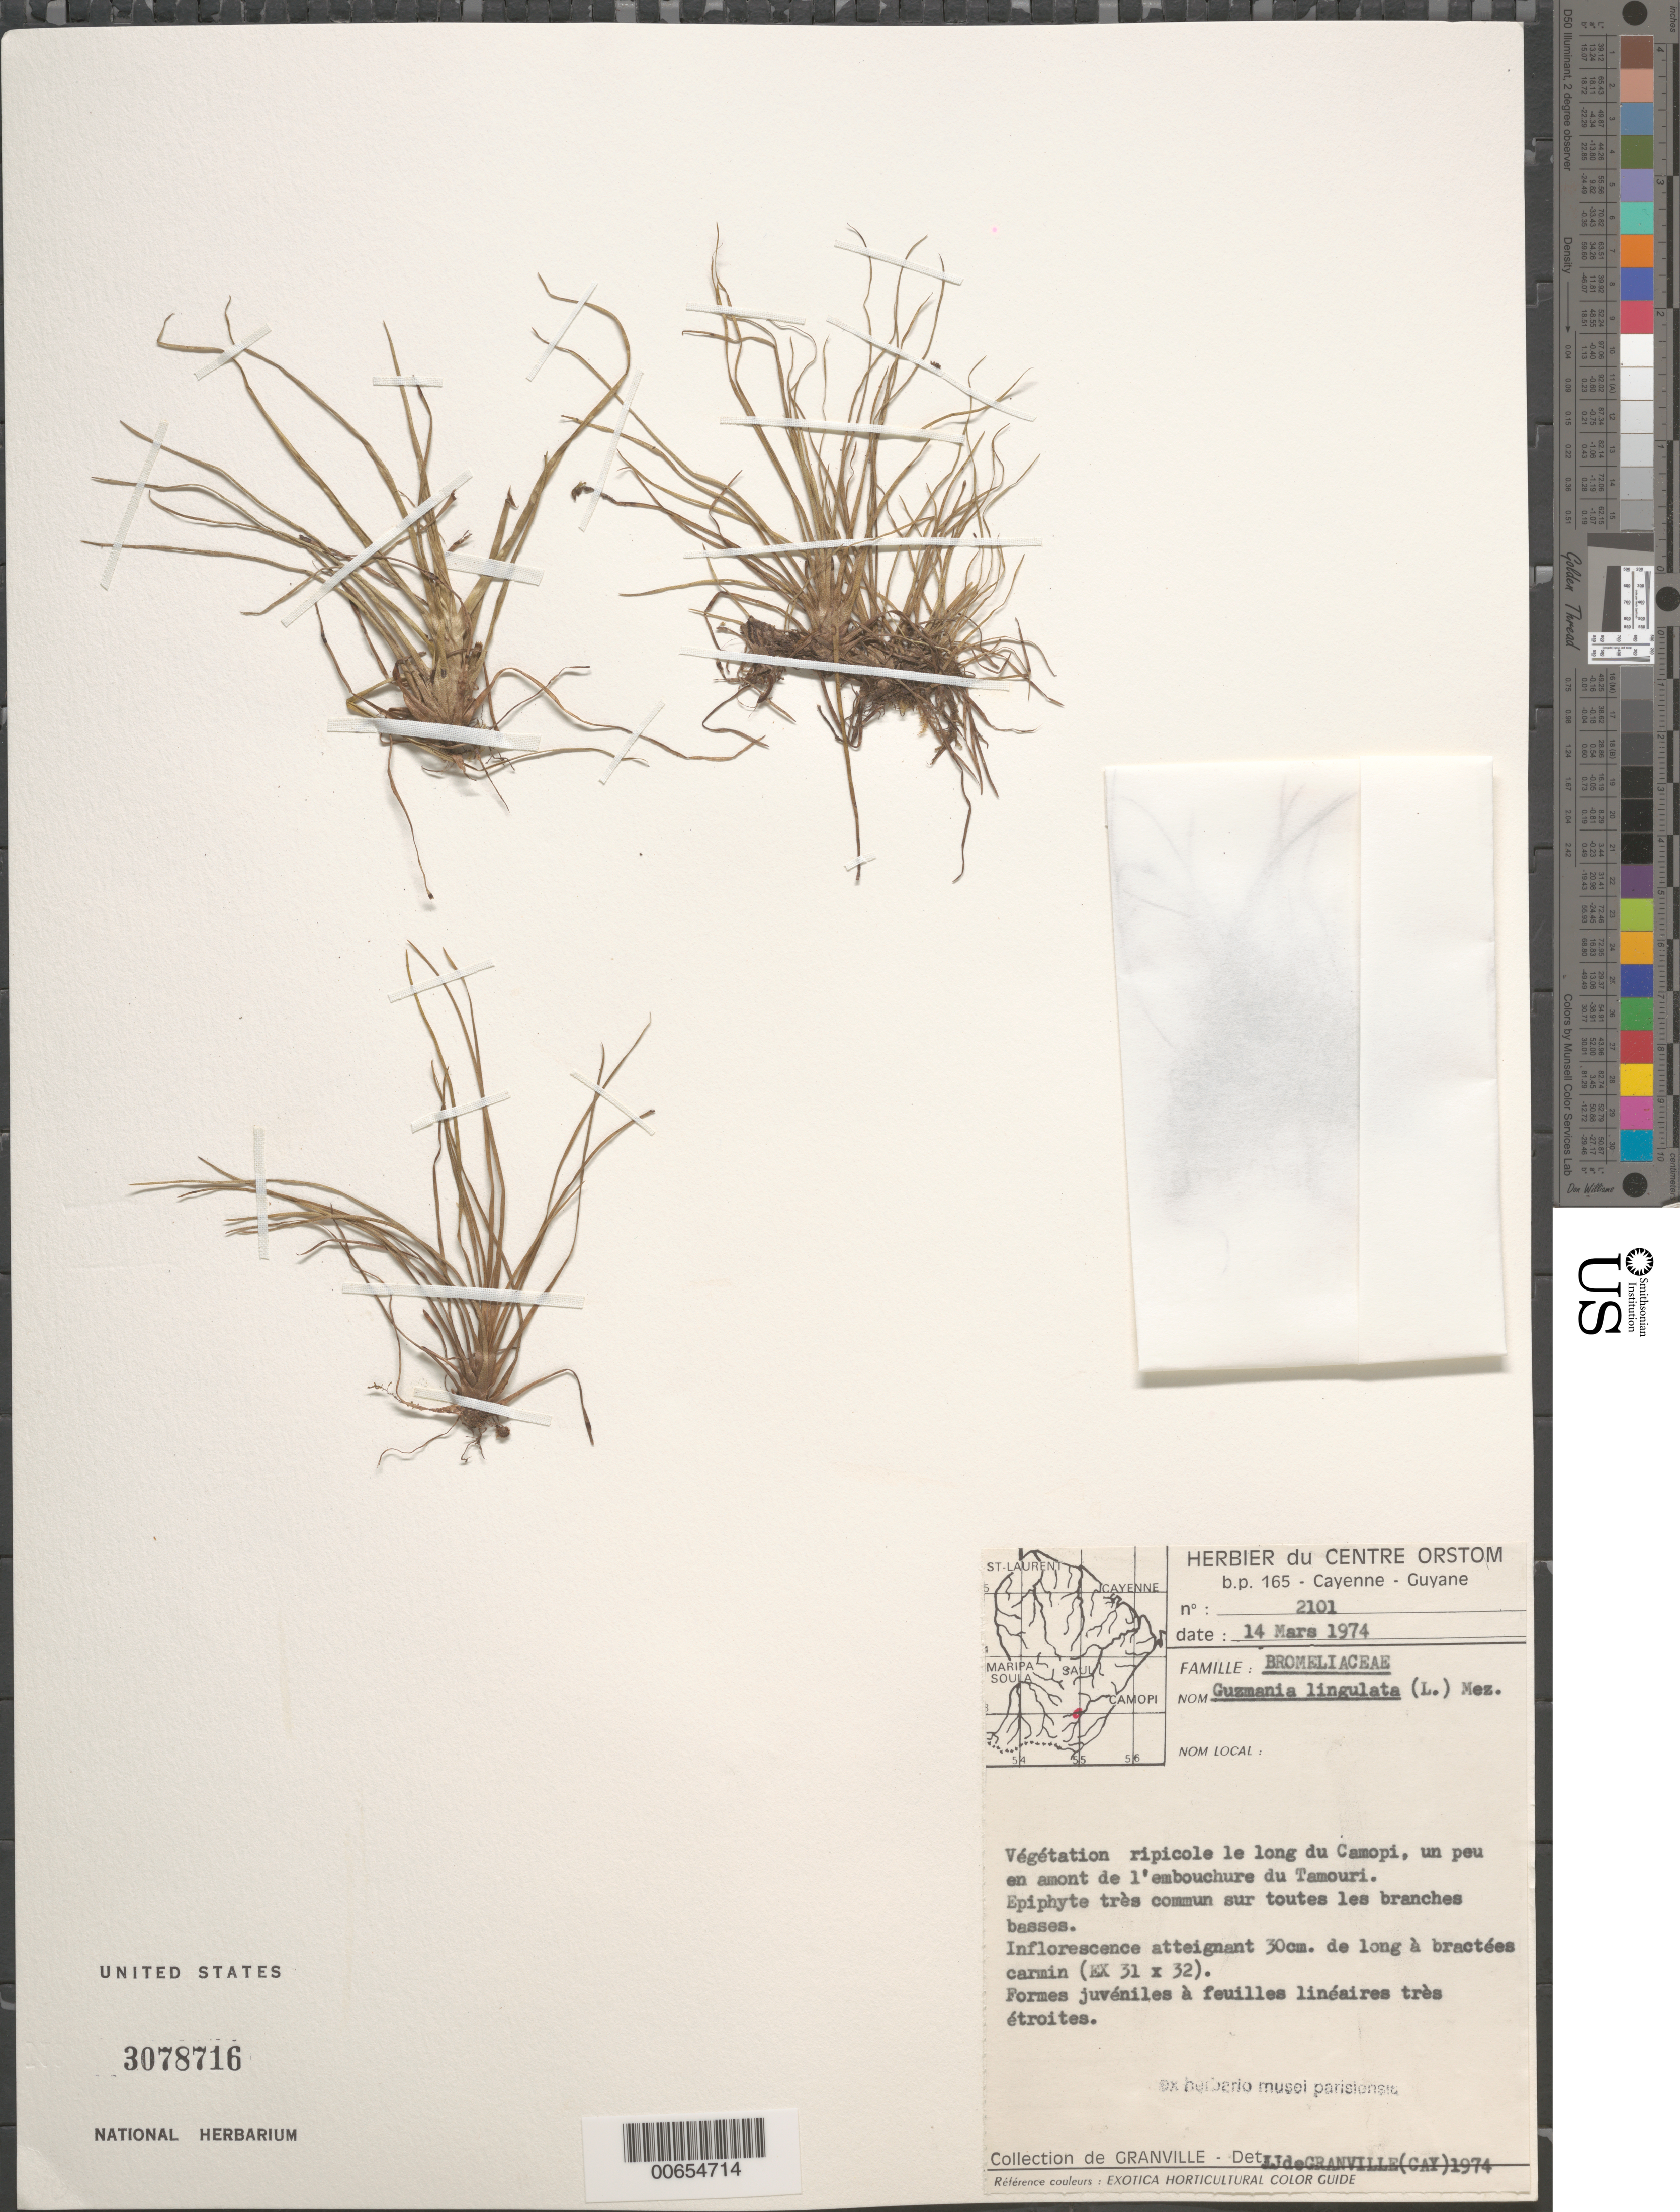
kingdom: Plantae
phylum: Tracheophyta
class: Liliopsida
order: Poales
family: Bromeliaceae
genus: Guzmania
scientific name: Guzmania lingulata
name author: (L.) Mez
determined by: Granville, J. J. de, (CAY), Institut de Recherche pour le Developpement (IRD) (FRENCH GUIANA)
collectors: J.-J. de Granville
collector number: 2101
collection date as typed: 14-Mar-74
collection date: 1974-03-14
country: French Guiana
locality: Camopi R., l'embouchure du Tamouri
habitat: Riparian vegetation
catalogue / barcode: US 3078716